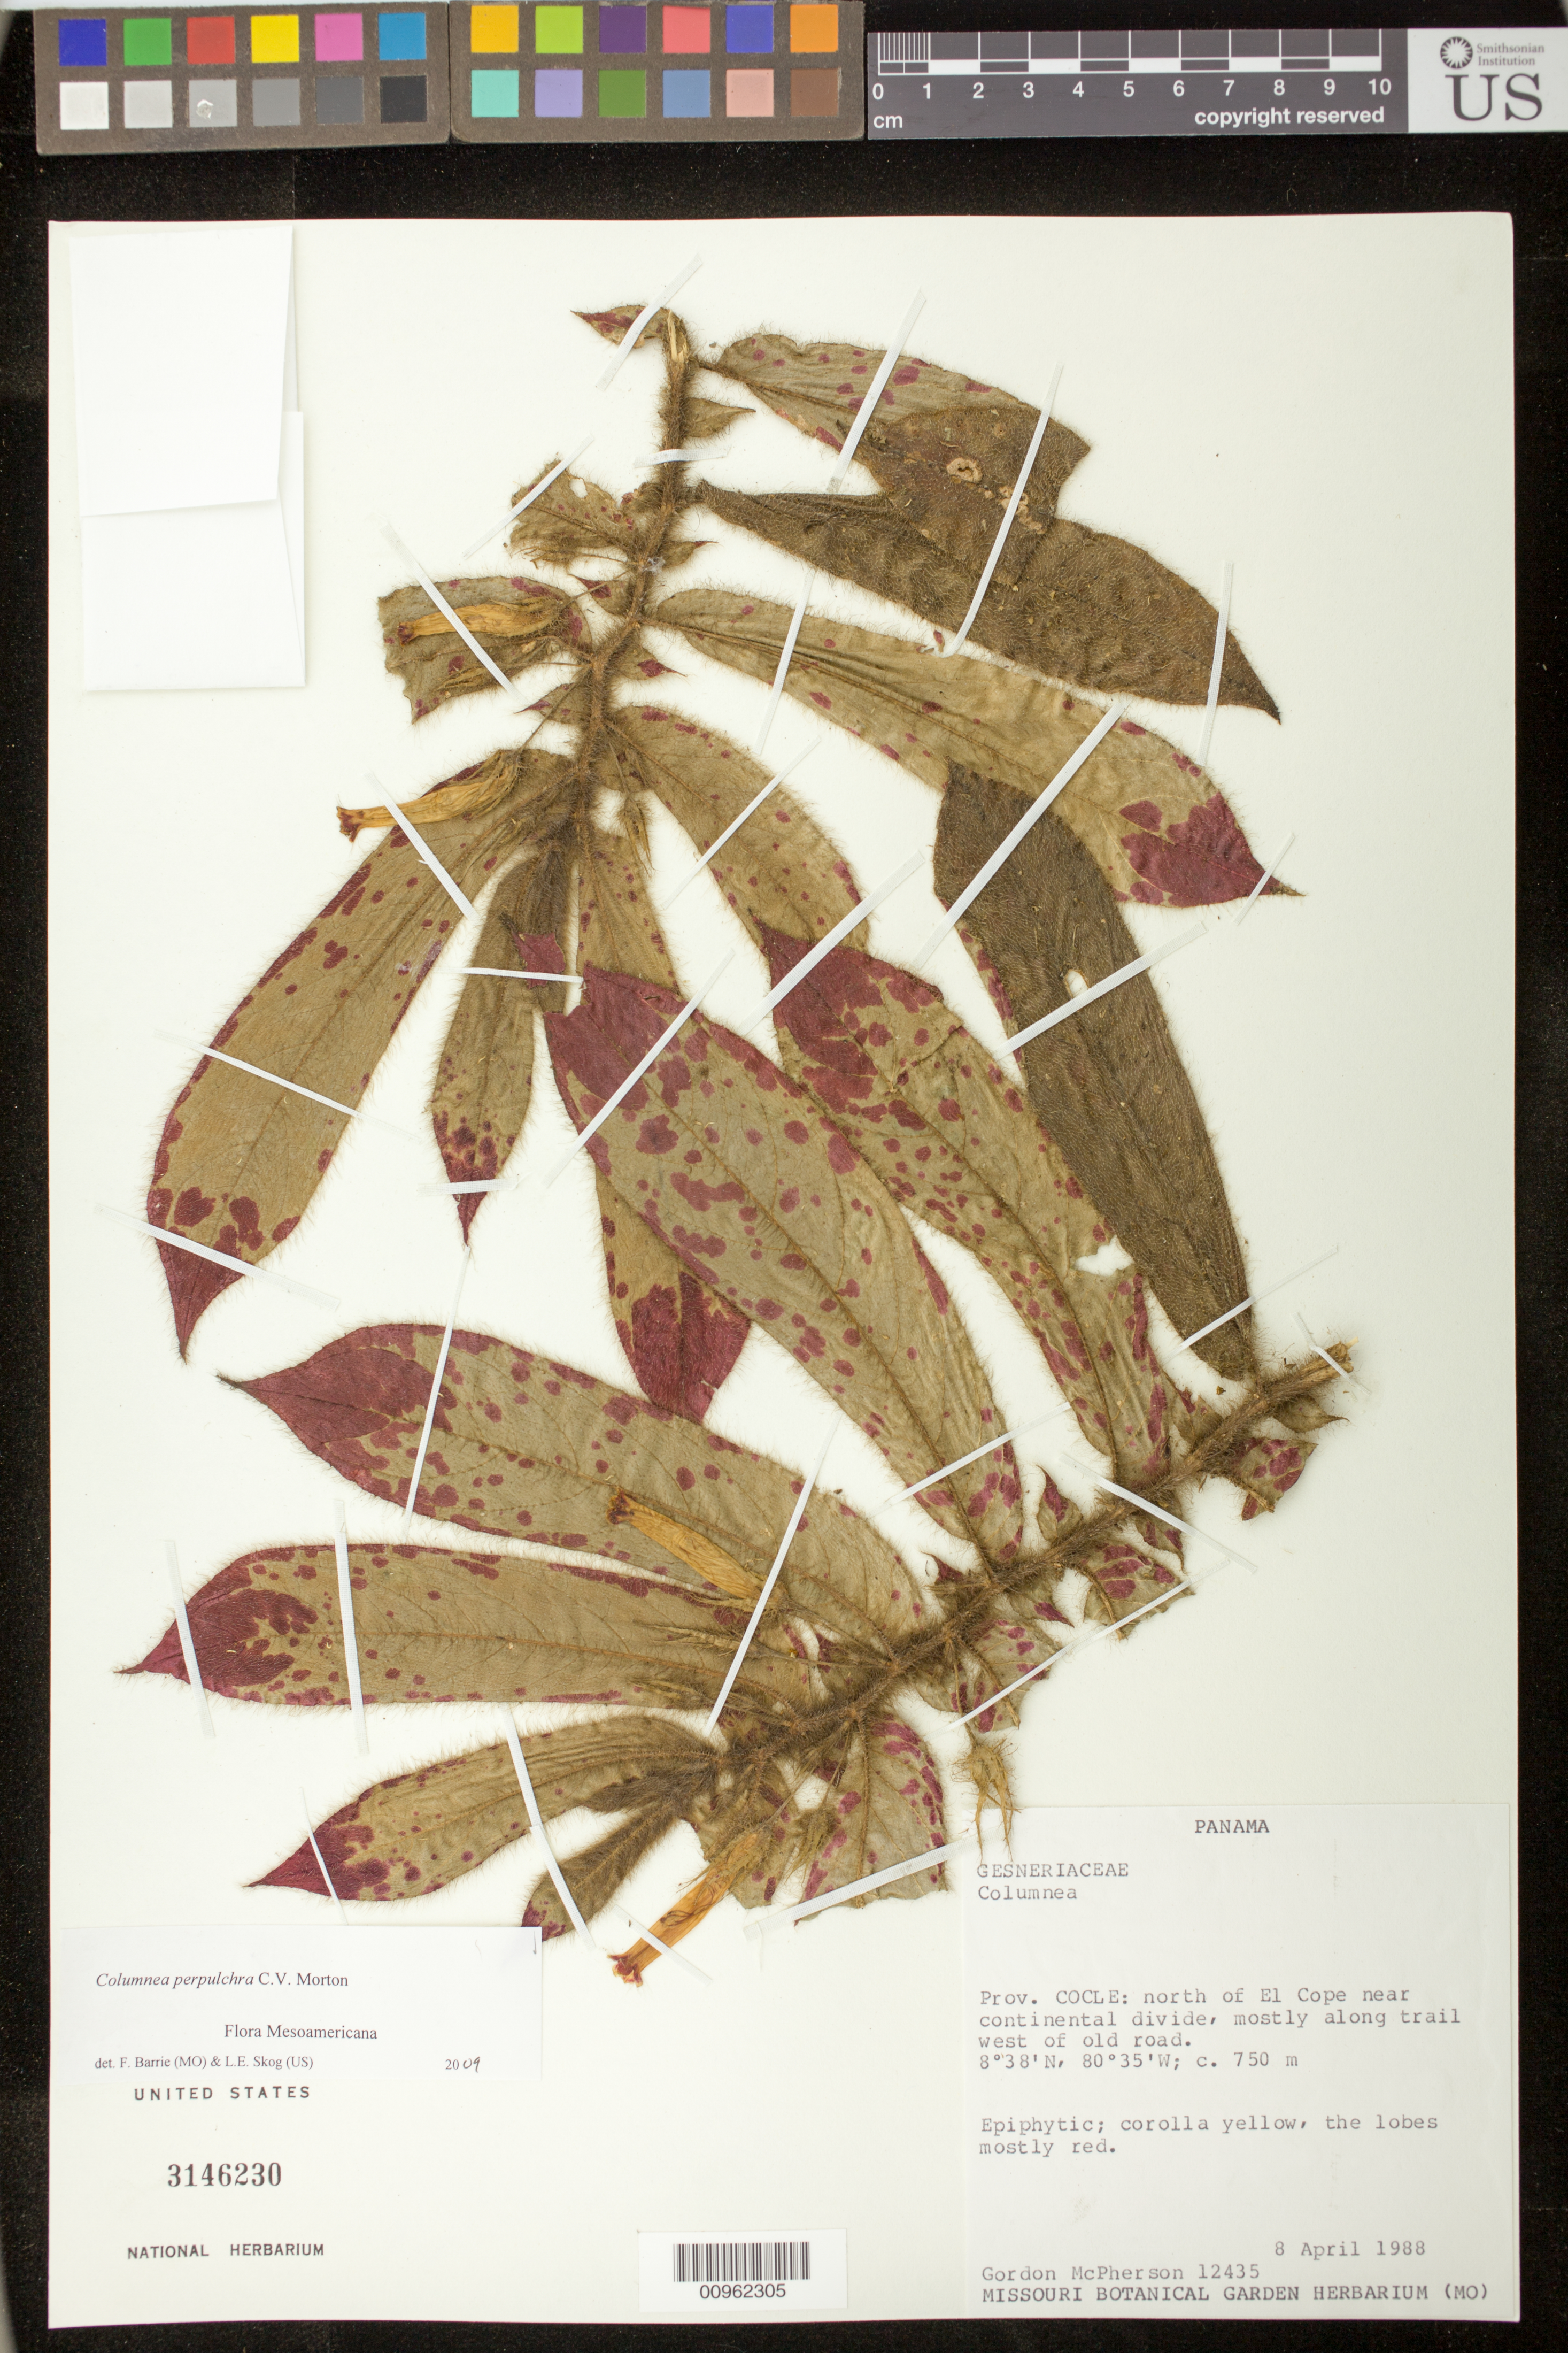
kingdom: Plantae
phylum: Tracheophyta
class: Magnoliopsida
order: Lamiales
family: Gesneriaceae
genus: Columnea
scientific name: Columnea perpulchra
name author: C.V. Morton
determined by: Barrie, F. R.; Skog, Laurence E.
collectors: G. D. McPherson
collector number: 12435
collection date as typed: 08 Apr 1988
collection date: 1988-04-08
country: Panama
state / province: Coclé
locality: Prov. Coclé: north of El Cope near continental divide, mostly along trail west of old road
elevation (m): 750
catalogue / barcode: US 3146230